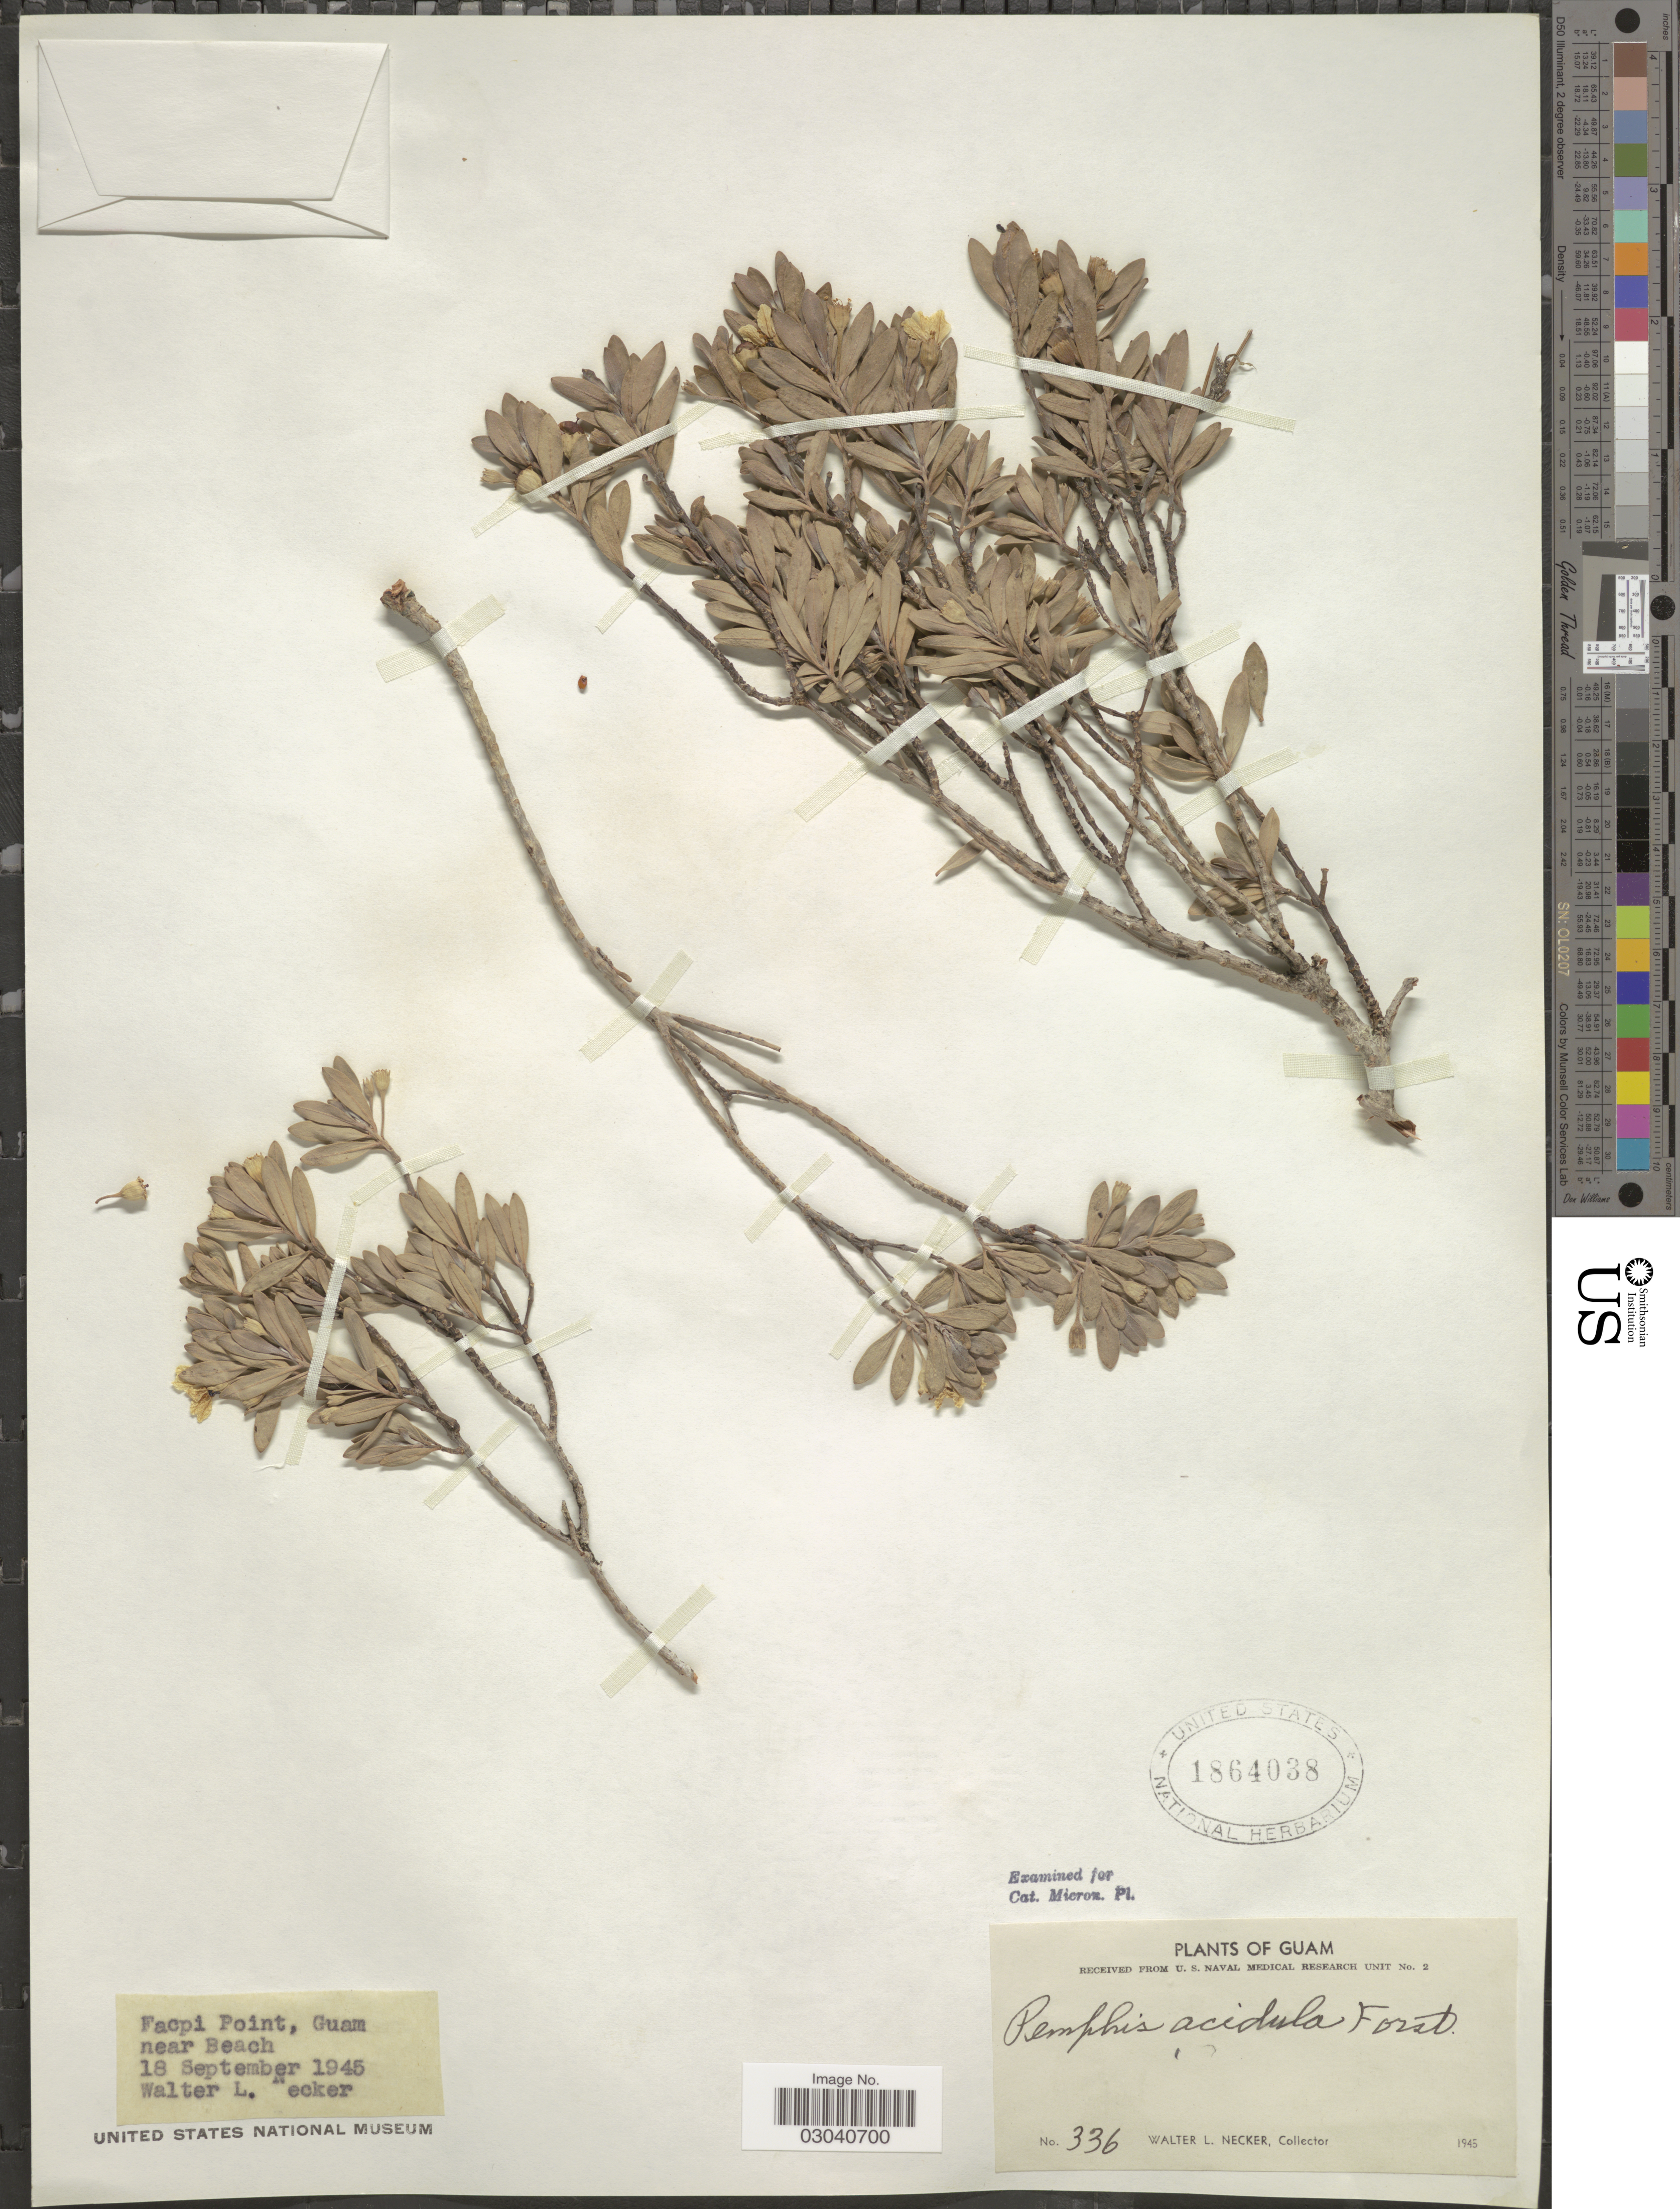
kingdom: Plantae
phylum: Tracheophyta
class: Magnoliopsida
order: Myrtales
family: Lythraceae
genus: Pemphis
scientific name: Pemphis acidula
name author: J.R. Forst. & G. Forst.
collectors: W. L. Necker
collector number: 336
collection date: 1945-09-18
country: Guam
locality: Facpi Point, near Beach.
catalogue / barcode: US 1864038